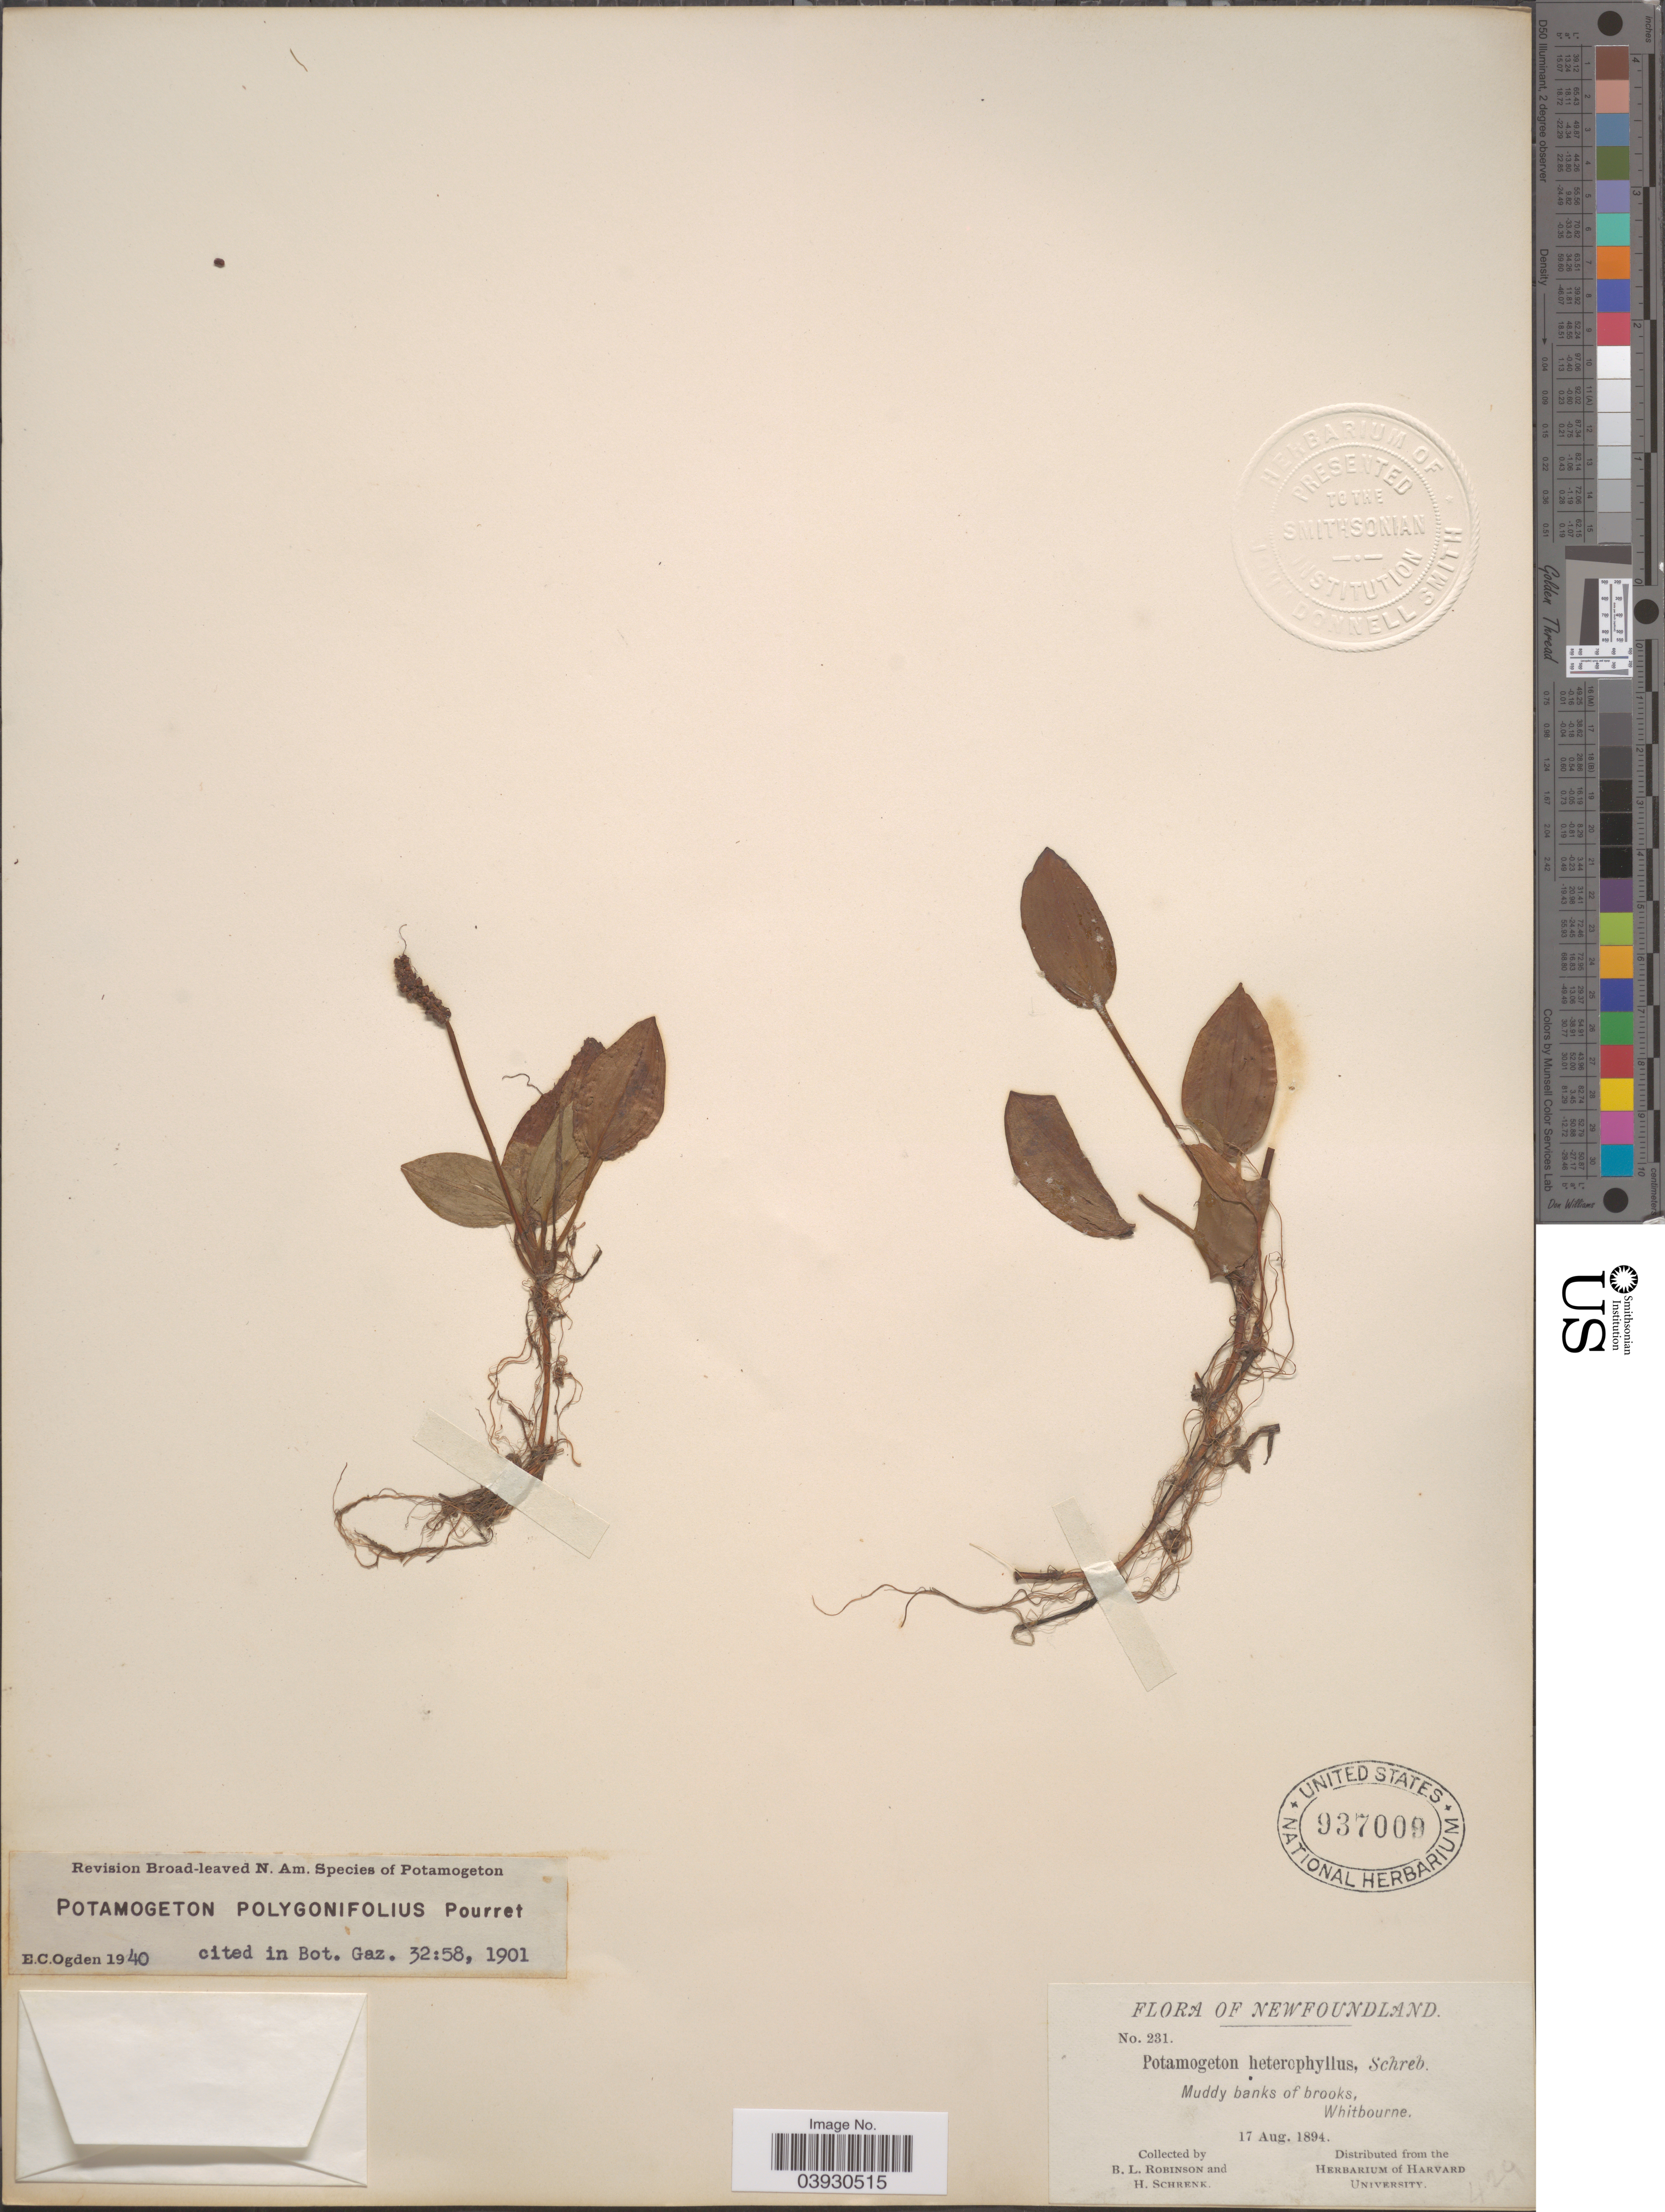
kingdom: Plantae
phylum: Tracheophyta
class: Liliopsida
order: Alismatales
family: Potamogetonaceae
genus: Potamogeton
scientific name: Potamogeton polygonifolius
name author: Pourr.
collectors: B. L. Robinson & H. Schrenk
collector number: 231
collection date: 1894-08-17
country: Canada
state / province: Newfoundland and Labrador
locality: Muddy banks of brooks, Whitbourne.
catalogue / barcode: US 937009